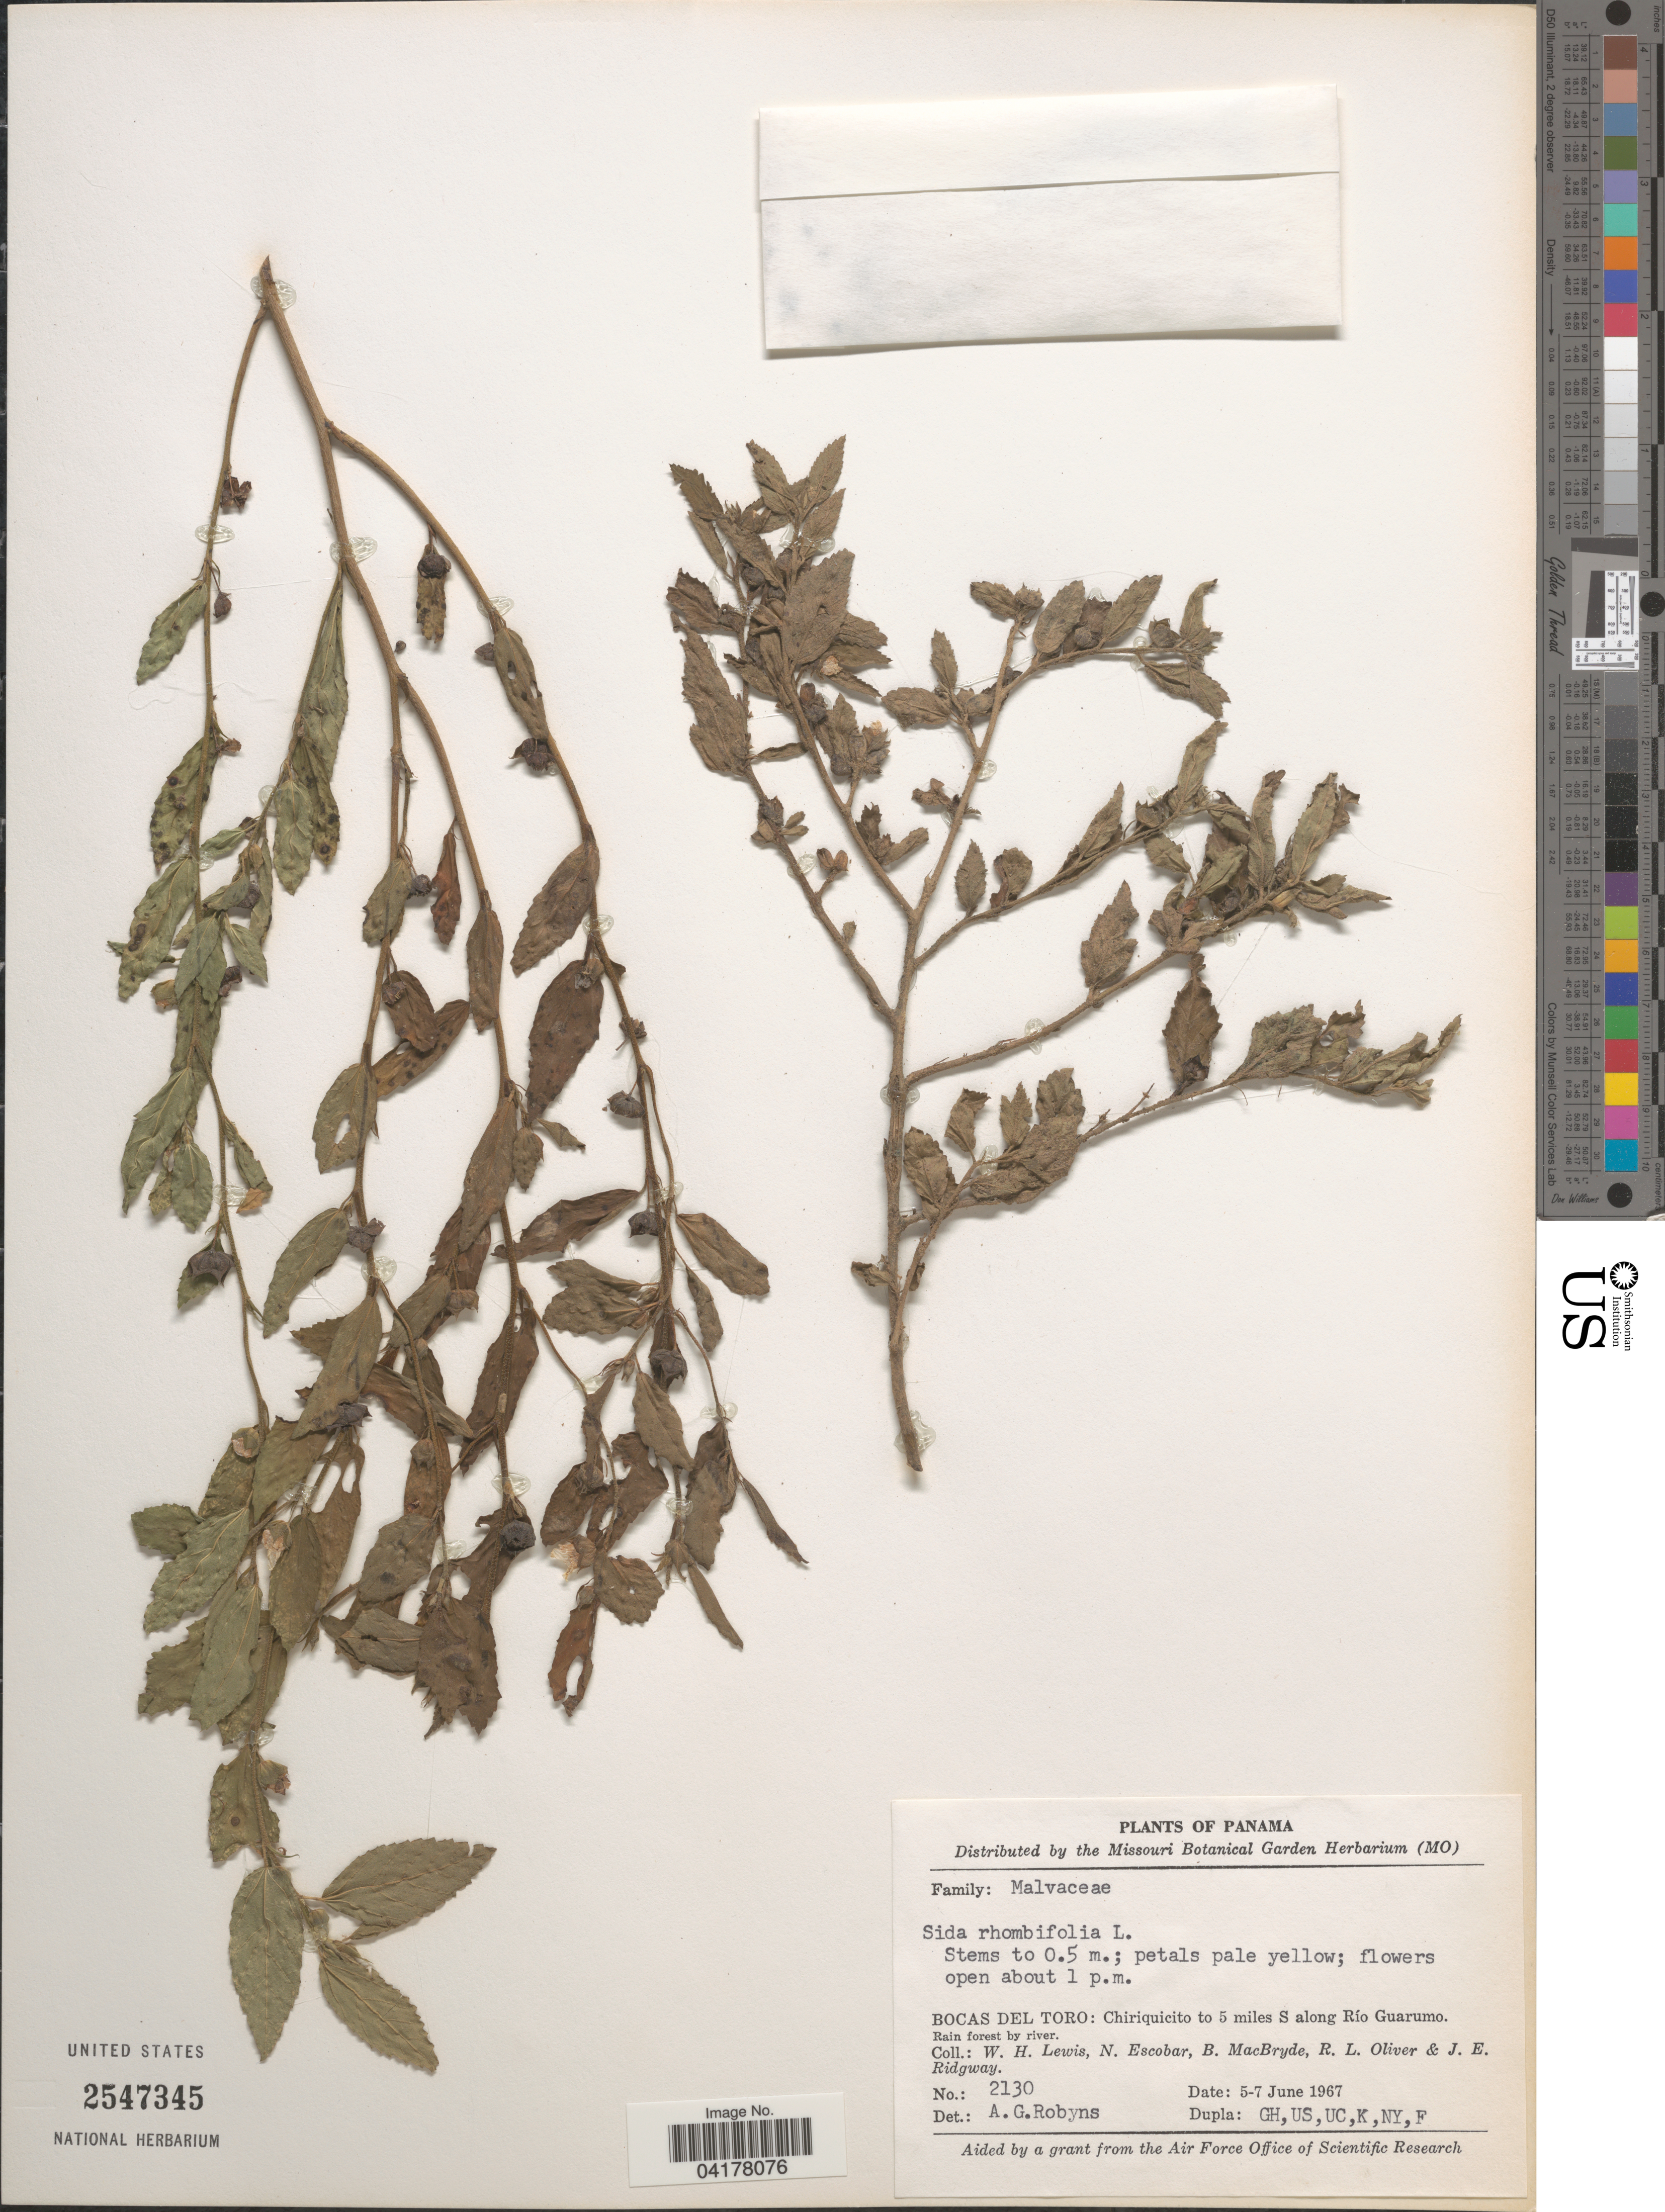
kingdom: Plantae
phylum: Tracheophyta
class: Magnoliopsida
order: Malvales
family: Malvaceae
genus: Sida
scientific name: Sida rhombifolia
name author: L.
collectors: W. H. Lewis, N. Escobar, B. MacBryde, R. Oliver & J. Ridgway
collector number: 2130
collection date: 1967-06-05/1967-06-07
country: Panama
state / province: Bocas del Toro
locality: Chiriquicito to 5 miles S along Río Guarumo.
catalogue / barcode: US 2547345